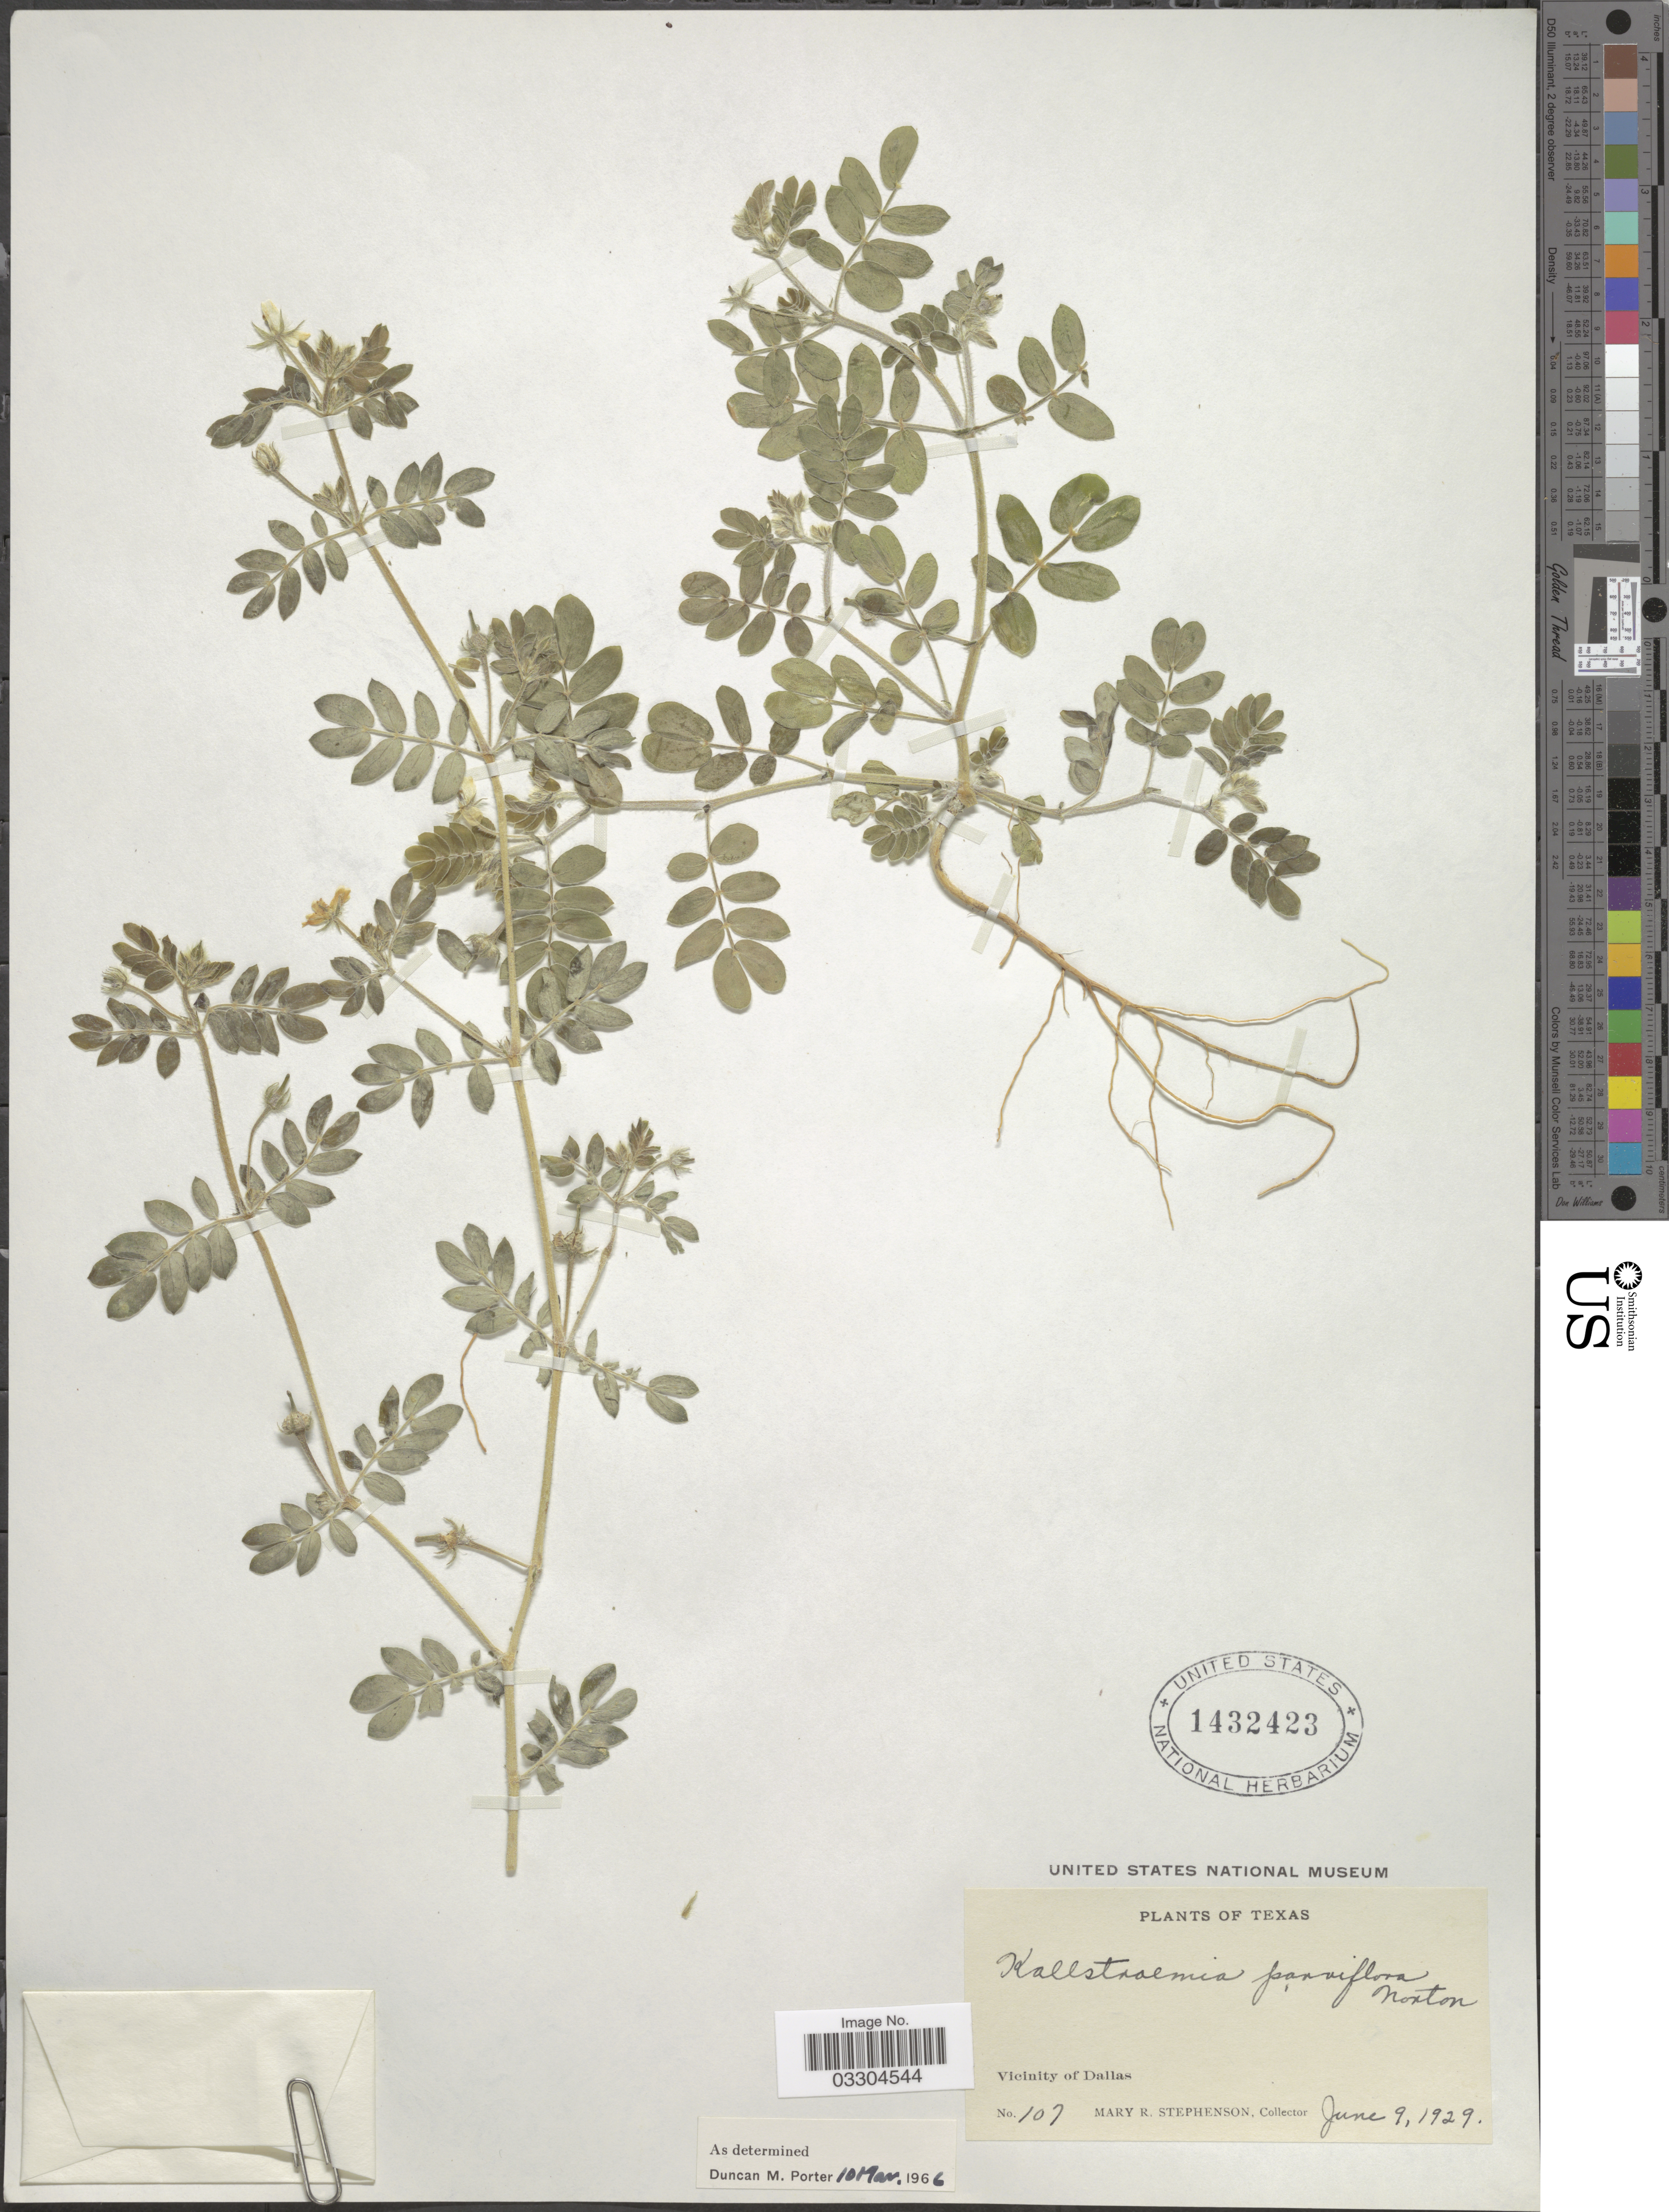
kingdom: Plantae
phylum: Tracheophyta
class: Magnoliopsida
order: Zygophyllales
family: Zygophyllaceae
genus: Kallstroemia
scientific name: Kallstroemia parviflora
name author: Norton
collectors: M. Stephenson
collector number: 107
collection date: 1929-06-09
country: United States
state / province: Texas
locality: Vicinity of Dallas.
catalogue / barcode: US 1432423